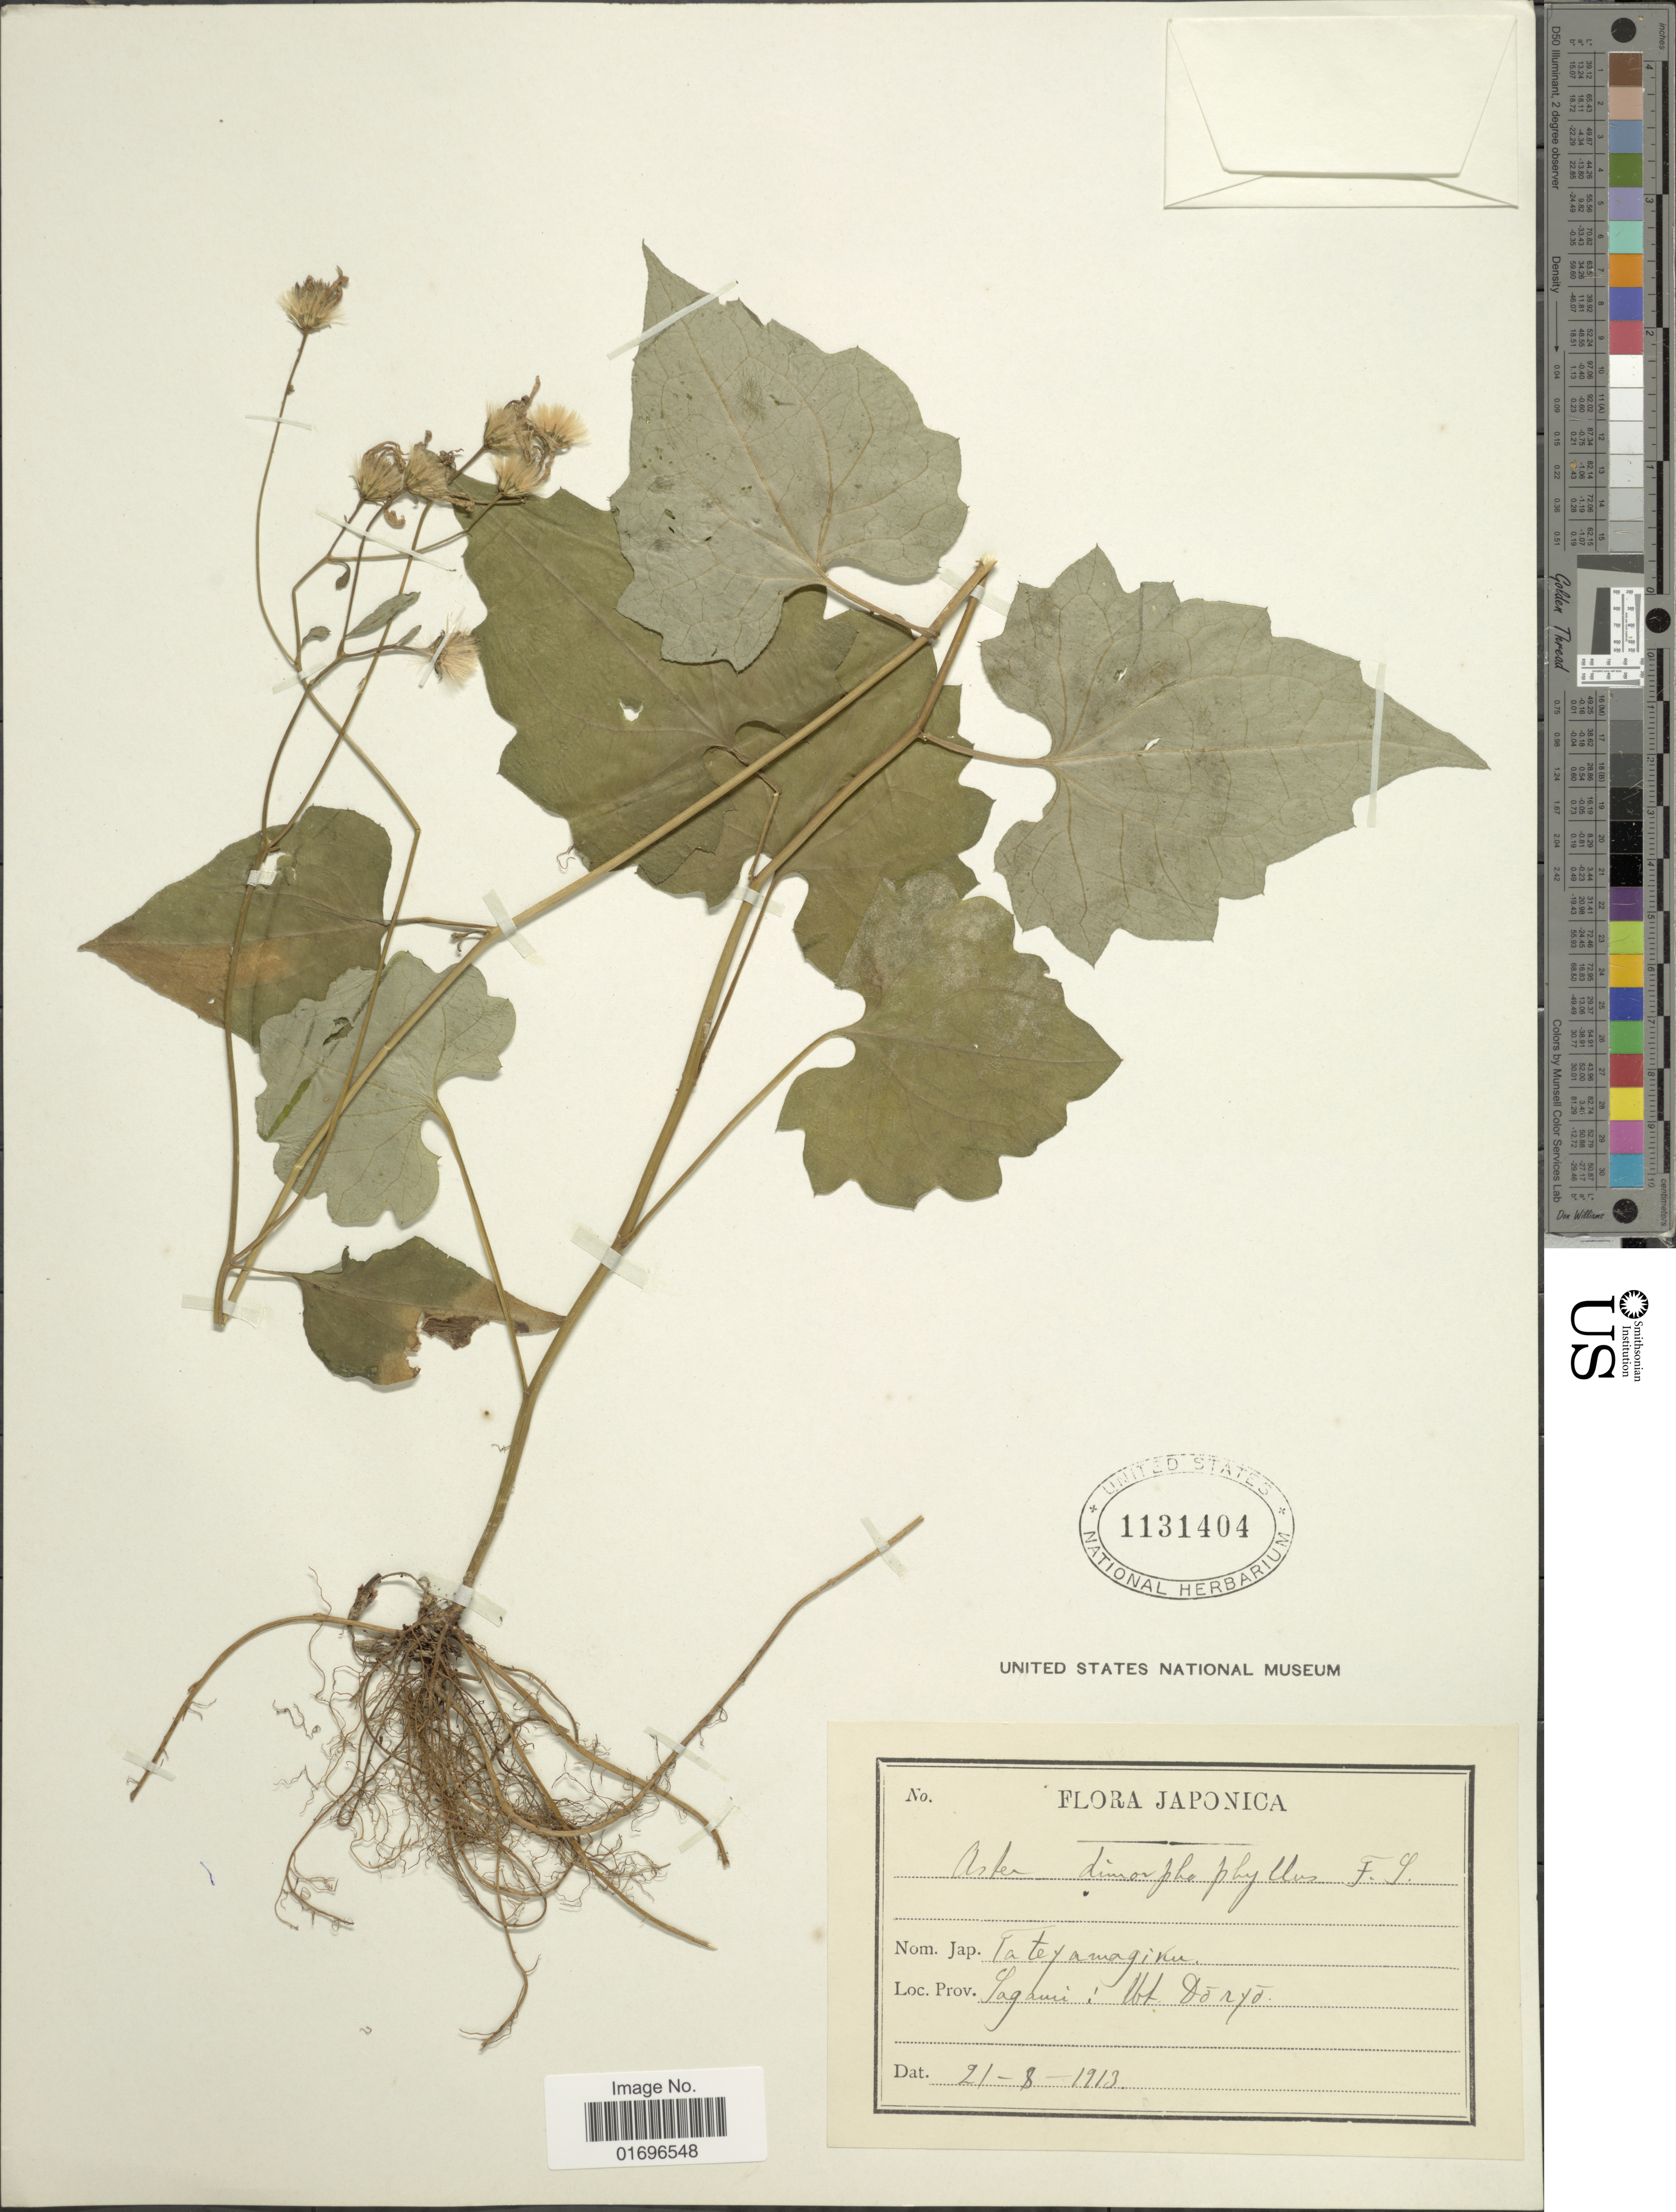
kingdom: Plantae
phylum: Tracheophyta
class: Magnoliopsida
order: Asterales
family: Asteraceae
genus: Aster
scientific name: Aster dimorphophyllus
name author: Franch. & Sav.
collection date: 1913-08-21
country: Japan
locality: Japonica. Sagami: Mt. Döryö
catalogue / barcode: US 1131404